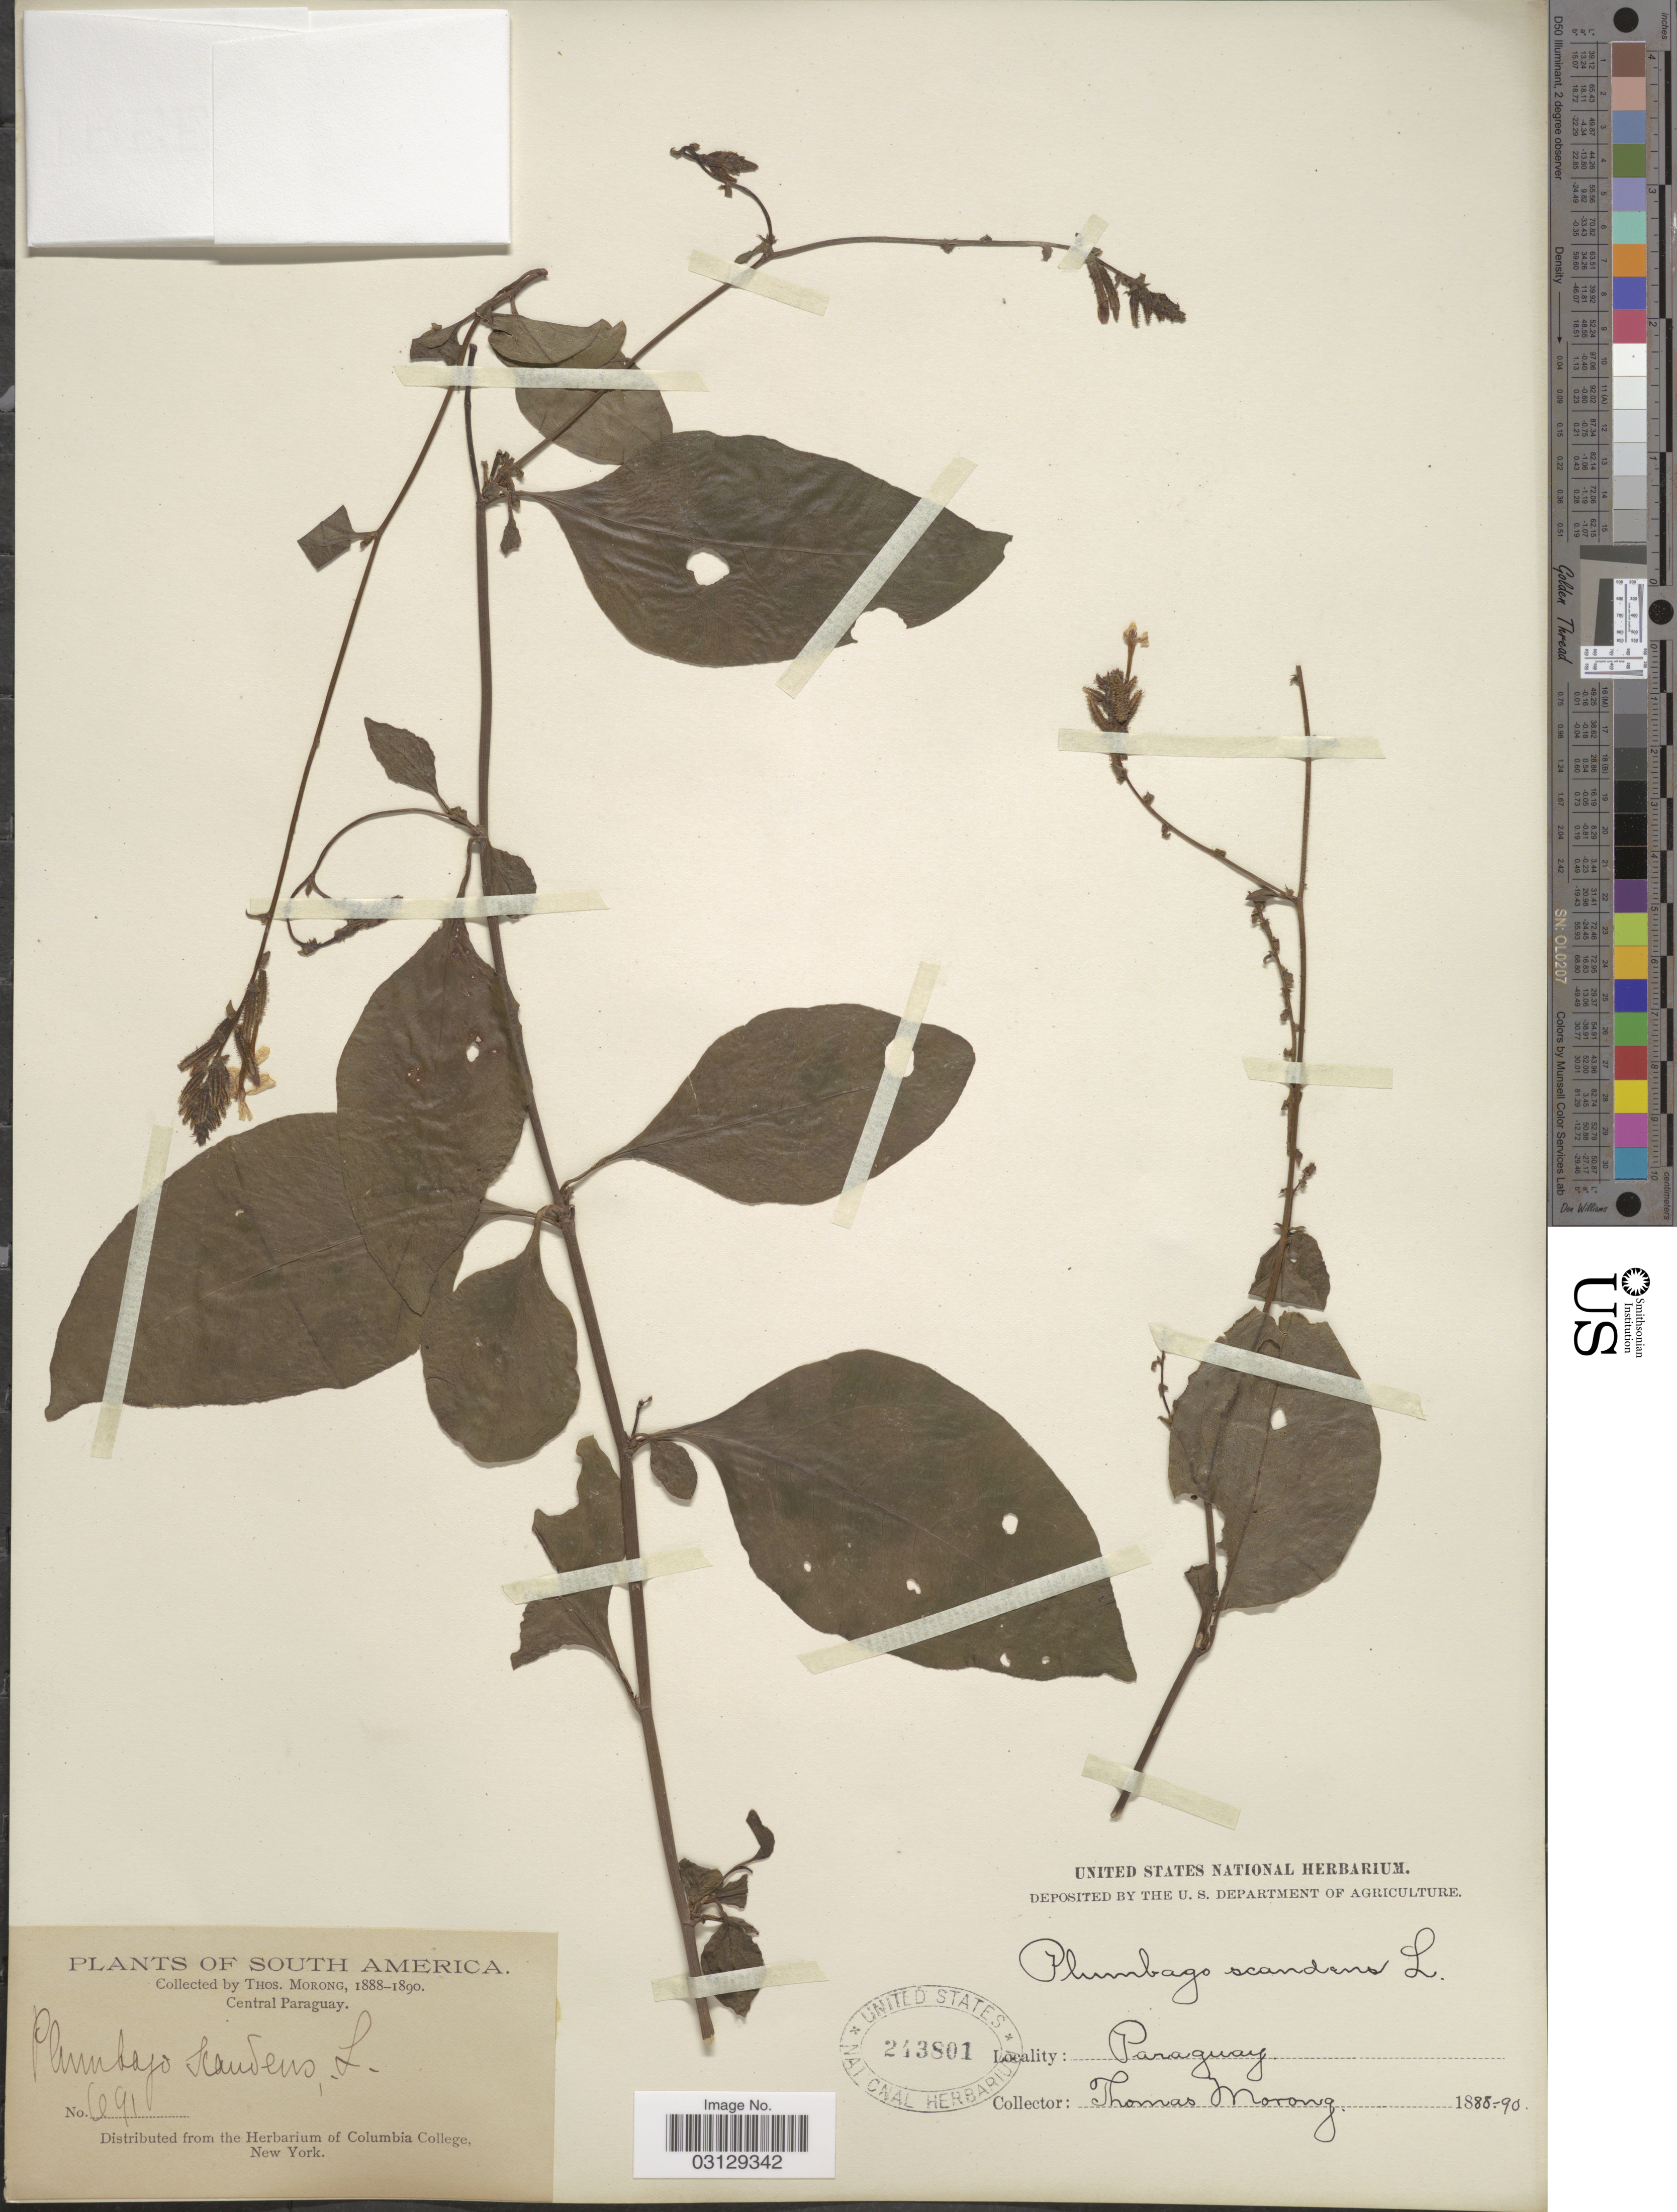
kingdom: Plantae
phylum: Tracheophyta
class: Magnoliopsida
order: Caryophyllales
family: Plumbaginaceae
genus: Plumbago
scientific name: Plumbago scandens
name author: L.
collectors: ex herb. T. Morong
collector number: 691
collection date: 1888/1890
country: Paraguay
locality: Central Paraguay.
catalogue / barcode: US 243801